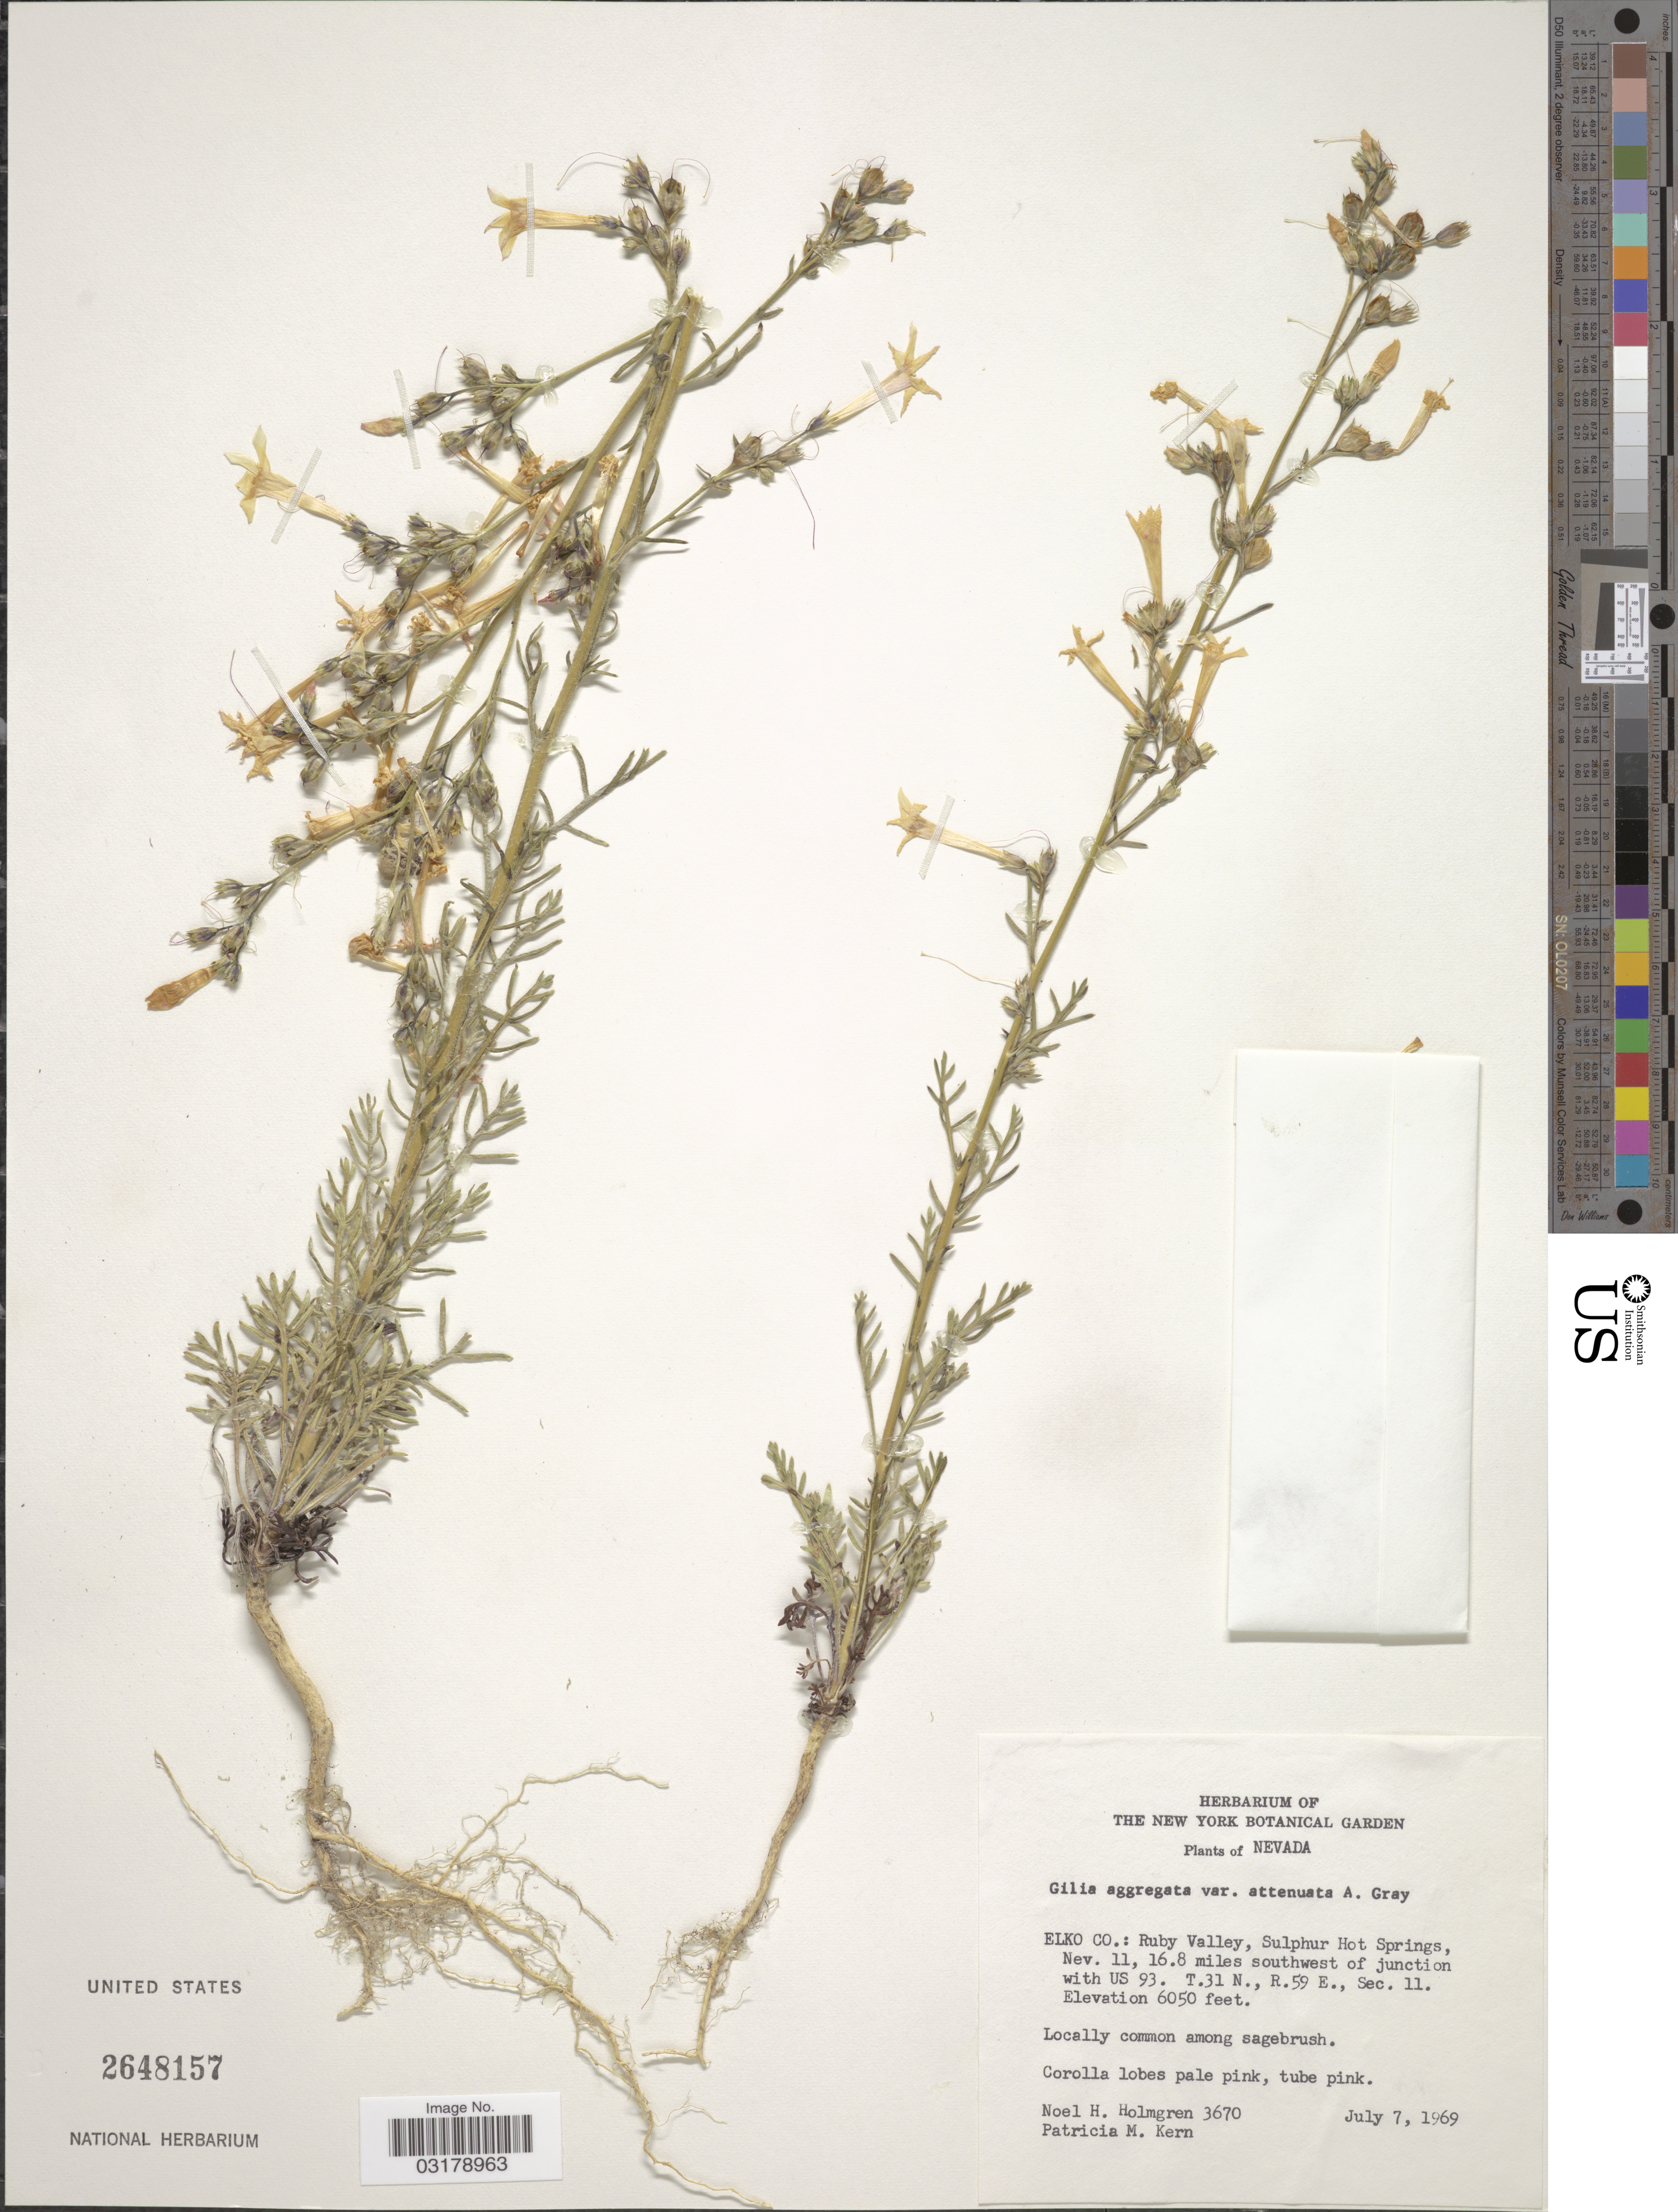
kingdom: Plantae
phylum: Tracheophyta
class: Magnoliopsida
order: Ericales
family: Polemoniaceae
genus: Ipomopsis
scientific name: Ipomopsis aggregata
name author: (Pursh) V.E. Grant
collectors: N. H. Holmgren & P. M. Kern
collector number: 3670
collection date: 1969-07-07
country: United States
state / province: Nevada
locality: Elko Co.: Ruby Valley, Sulphur Hot Springs, Nev. 11, 16.8 miles southwest of junction with US 93. T.31N., R.59 E., Sec. 11.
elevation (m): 1844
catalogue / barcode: US 2648157